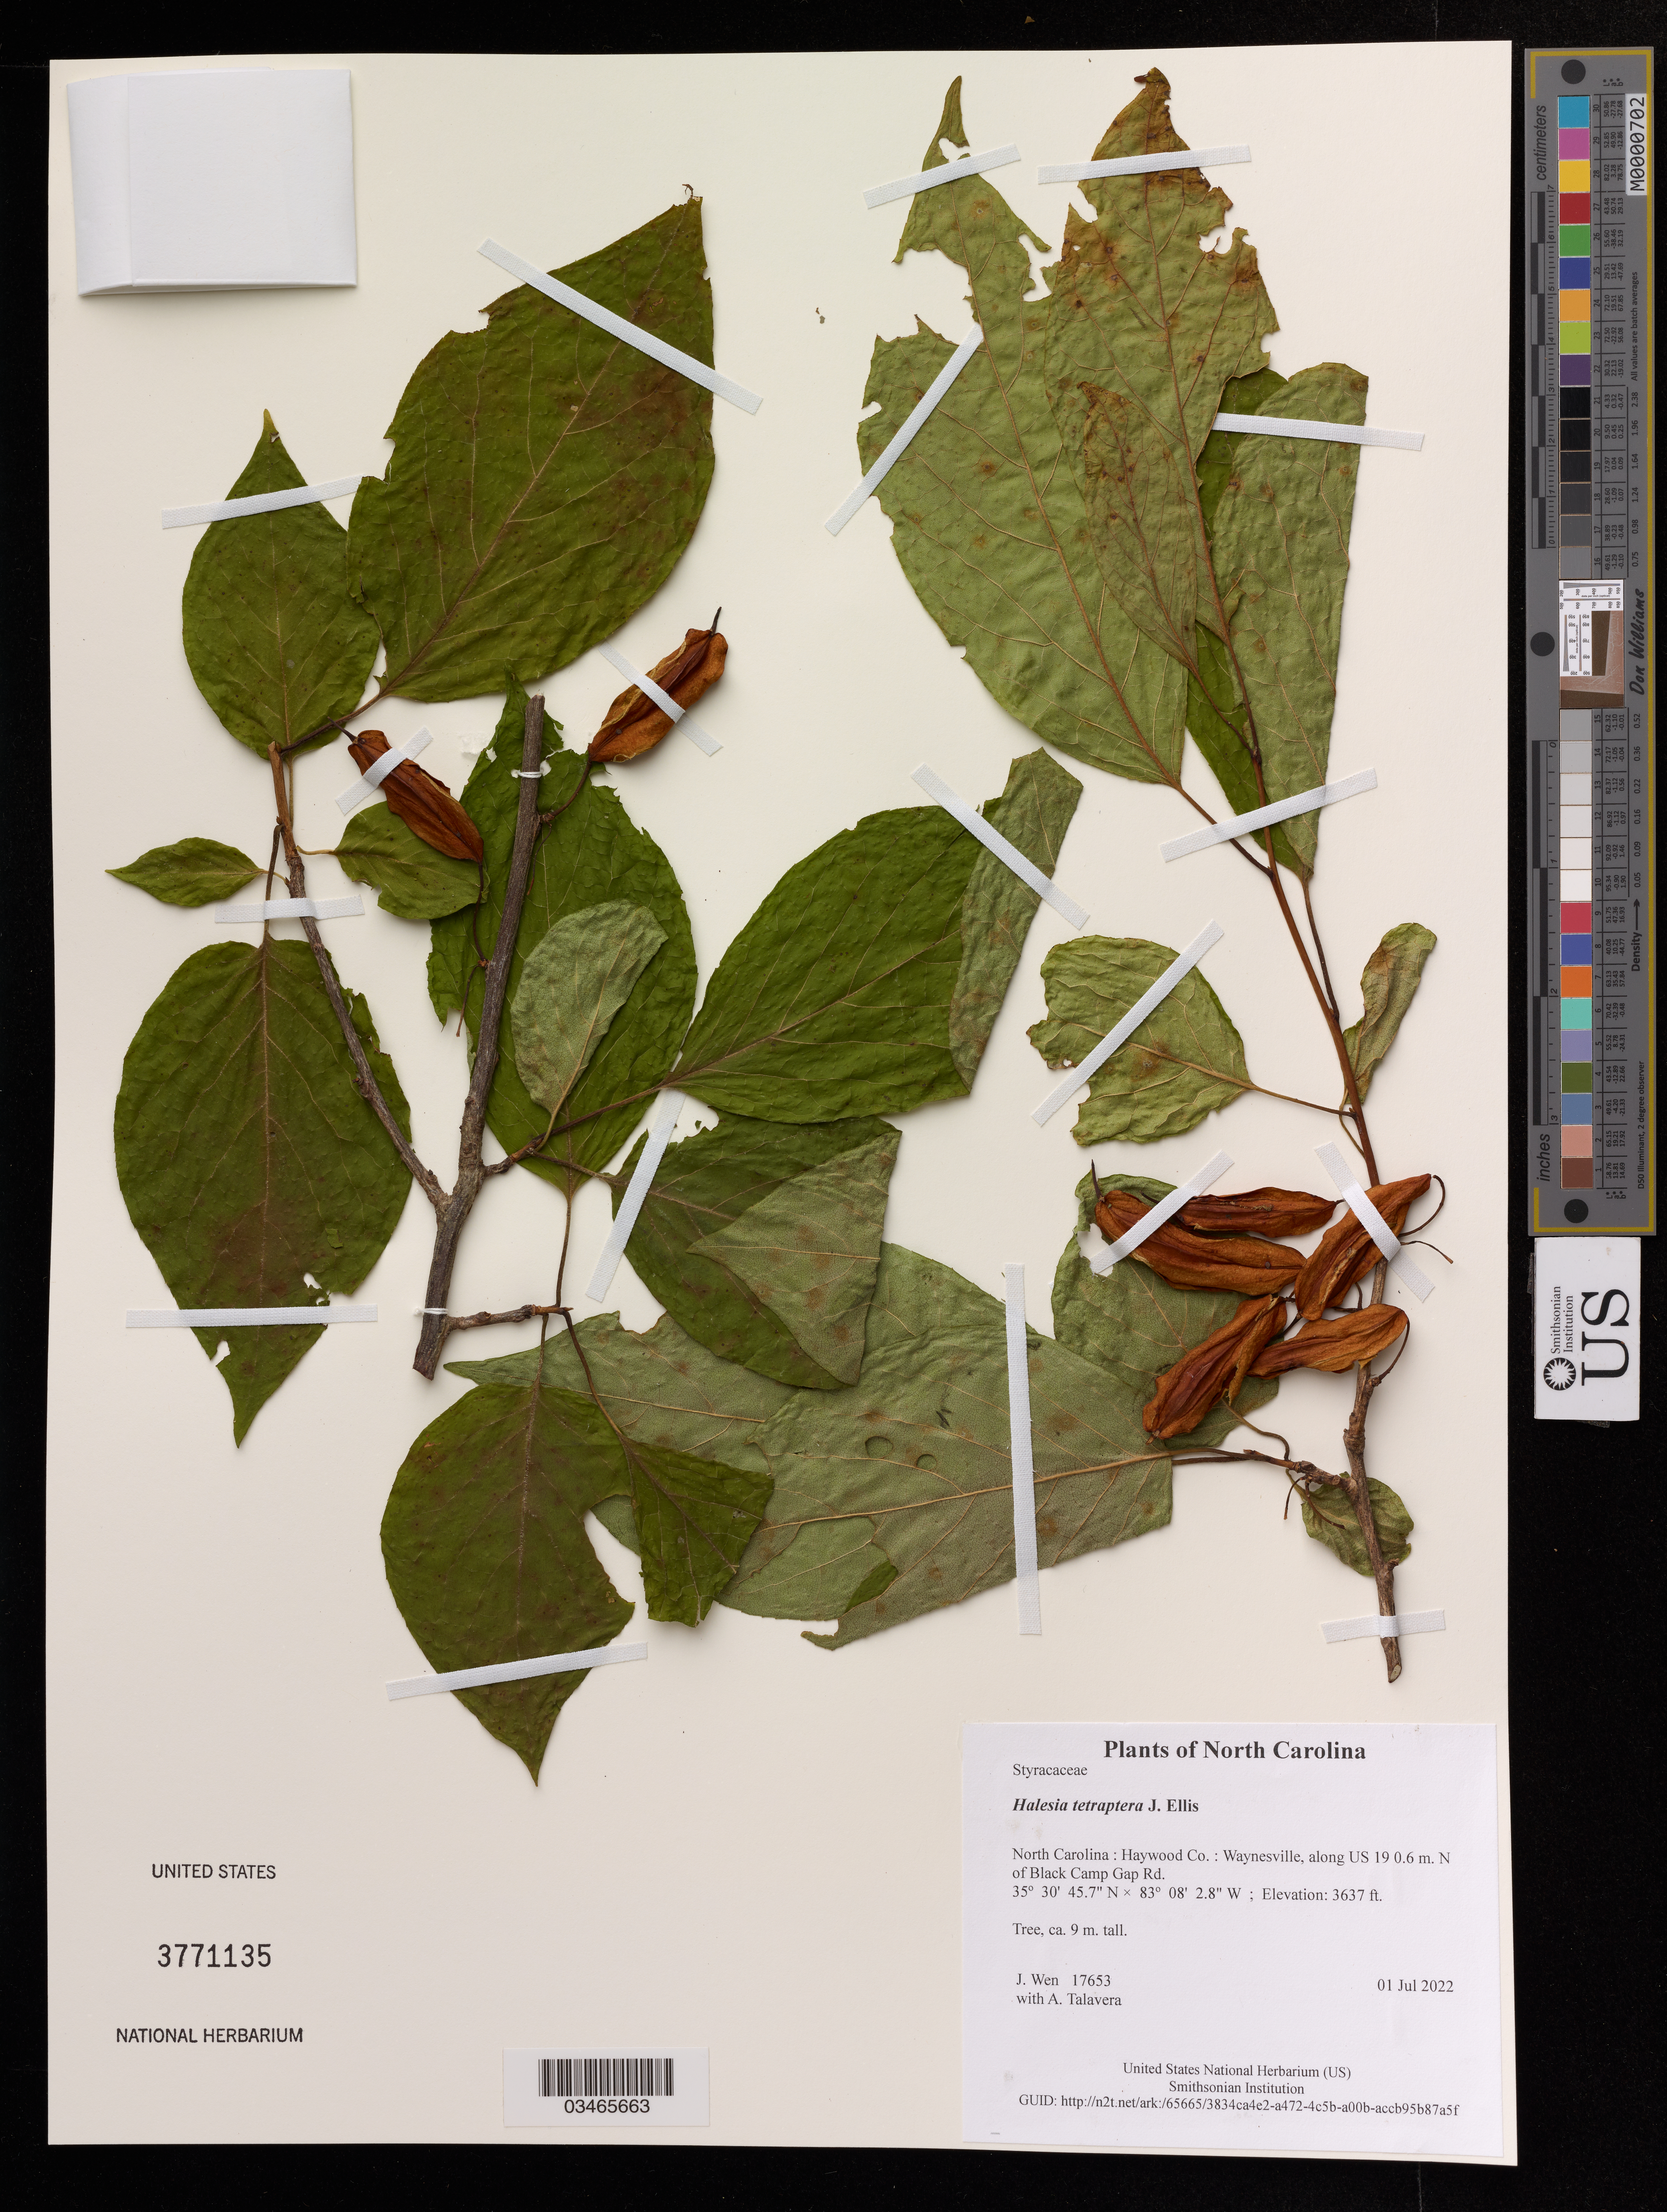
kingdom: Plantae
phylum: Tracheophyta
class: Magnoliopsida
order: Ericales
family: Styracaceae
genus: Halesia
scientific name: Halesia tetraptera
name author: J. Ellis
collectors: J. Wen & A. Talavera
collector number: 17653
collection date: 2022-07-01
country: United States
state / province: North Carolina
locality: Haywood Co.: Waynesville, along US 19 0.6 m N of Black Camp Gap Rd.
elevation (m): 1109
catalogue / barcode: US 371135